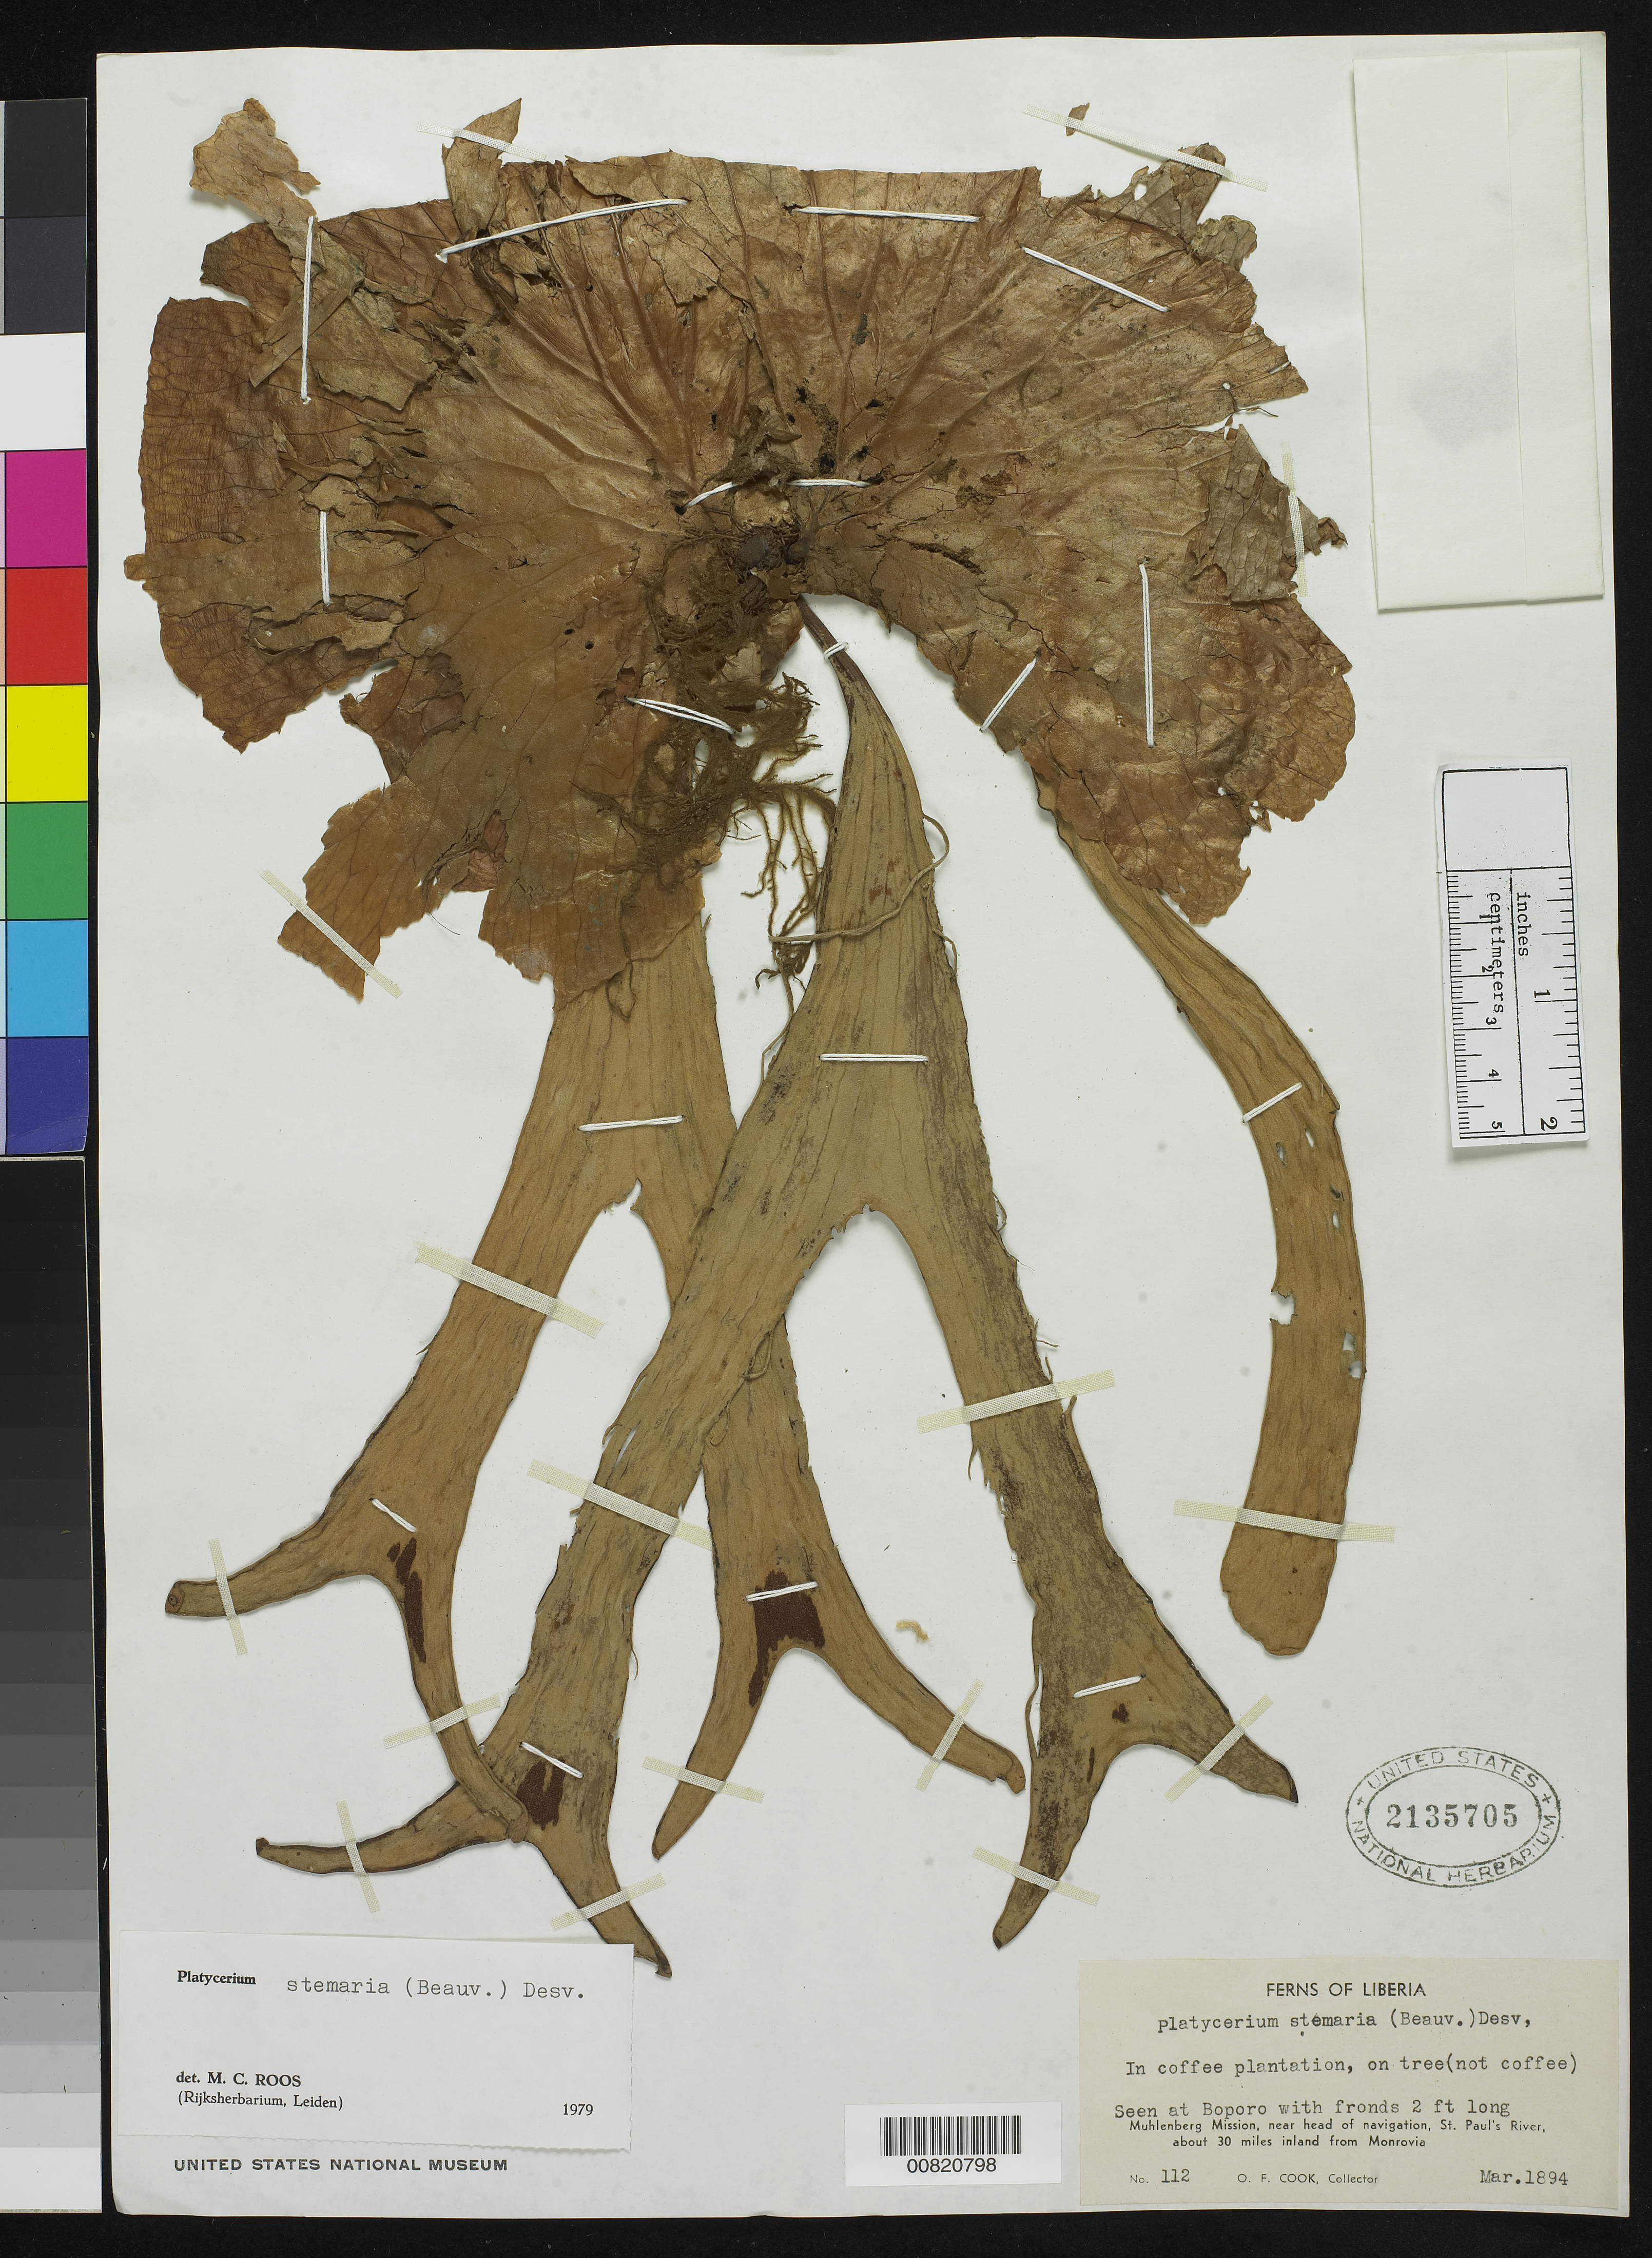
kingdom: Plantae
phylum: Tracheophyta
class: Polypodiopsida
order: Polypodiales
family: Polypodiaceae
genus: Platycerium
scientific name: Platycerium stemaria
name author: (P. Beauv.) Desv.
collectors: O. F. Cook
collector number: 112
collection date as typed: Mar 1894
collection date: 1894-03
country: Liberia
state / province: Gbarpolu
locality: Muhlenberg Mission, near head of navigation, St. Paul's River, about 30 miles inland from Monrovia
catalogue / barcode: US 2135705